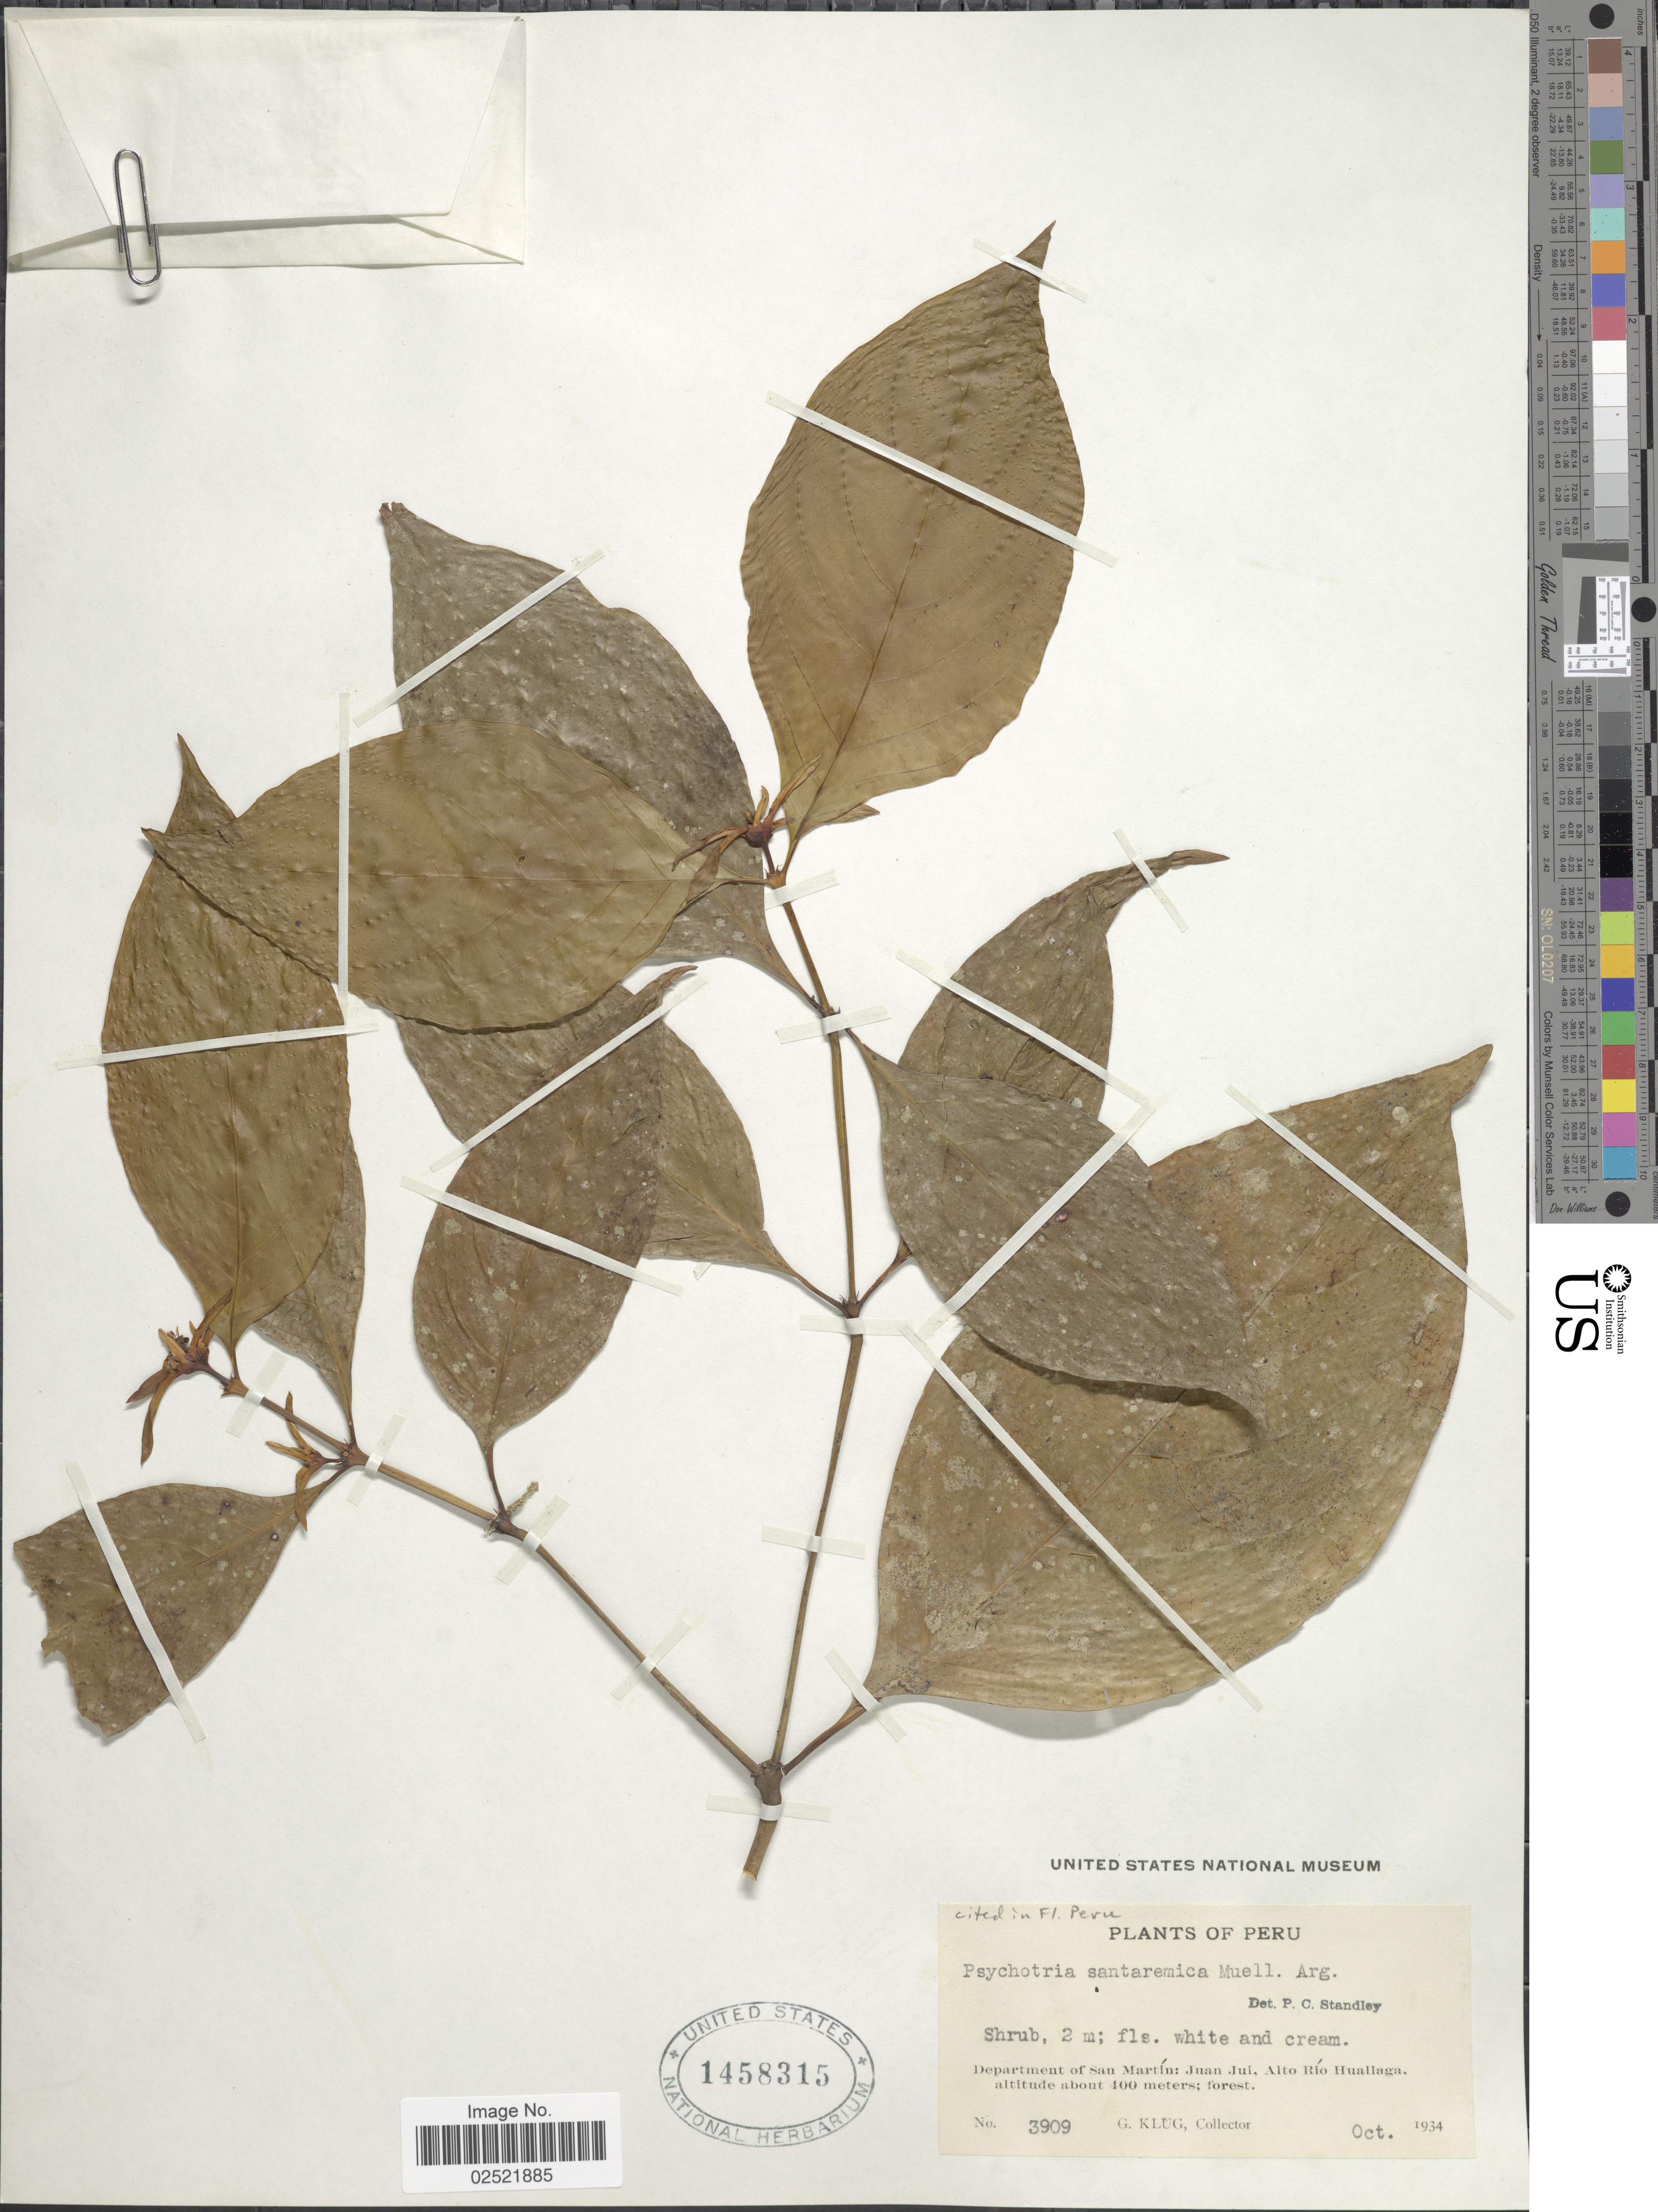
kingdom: Plantae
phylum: Tracheophyta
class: Magnoliopsida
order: Gentianales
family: Rubiaceae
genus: Psychotria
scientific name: Psychotria santaremica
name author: Müll. Arg.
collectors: G. Klug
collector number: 3909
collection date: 1934-10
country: Peru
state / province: San Martín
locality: Juan Jui, Alto Rio Huallaga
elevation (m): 400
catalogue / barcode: US 1458315